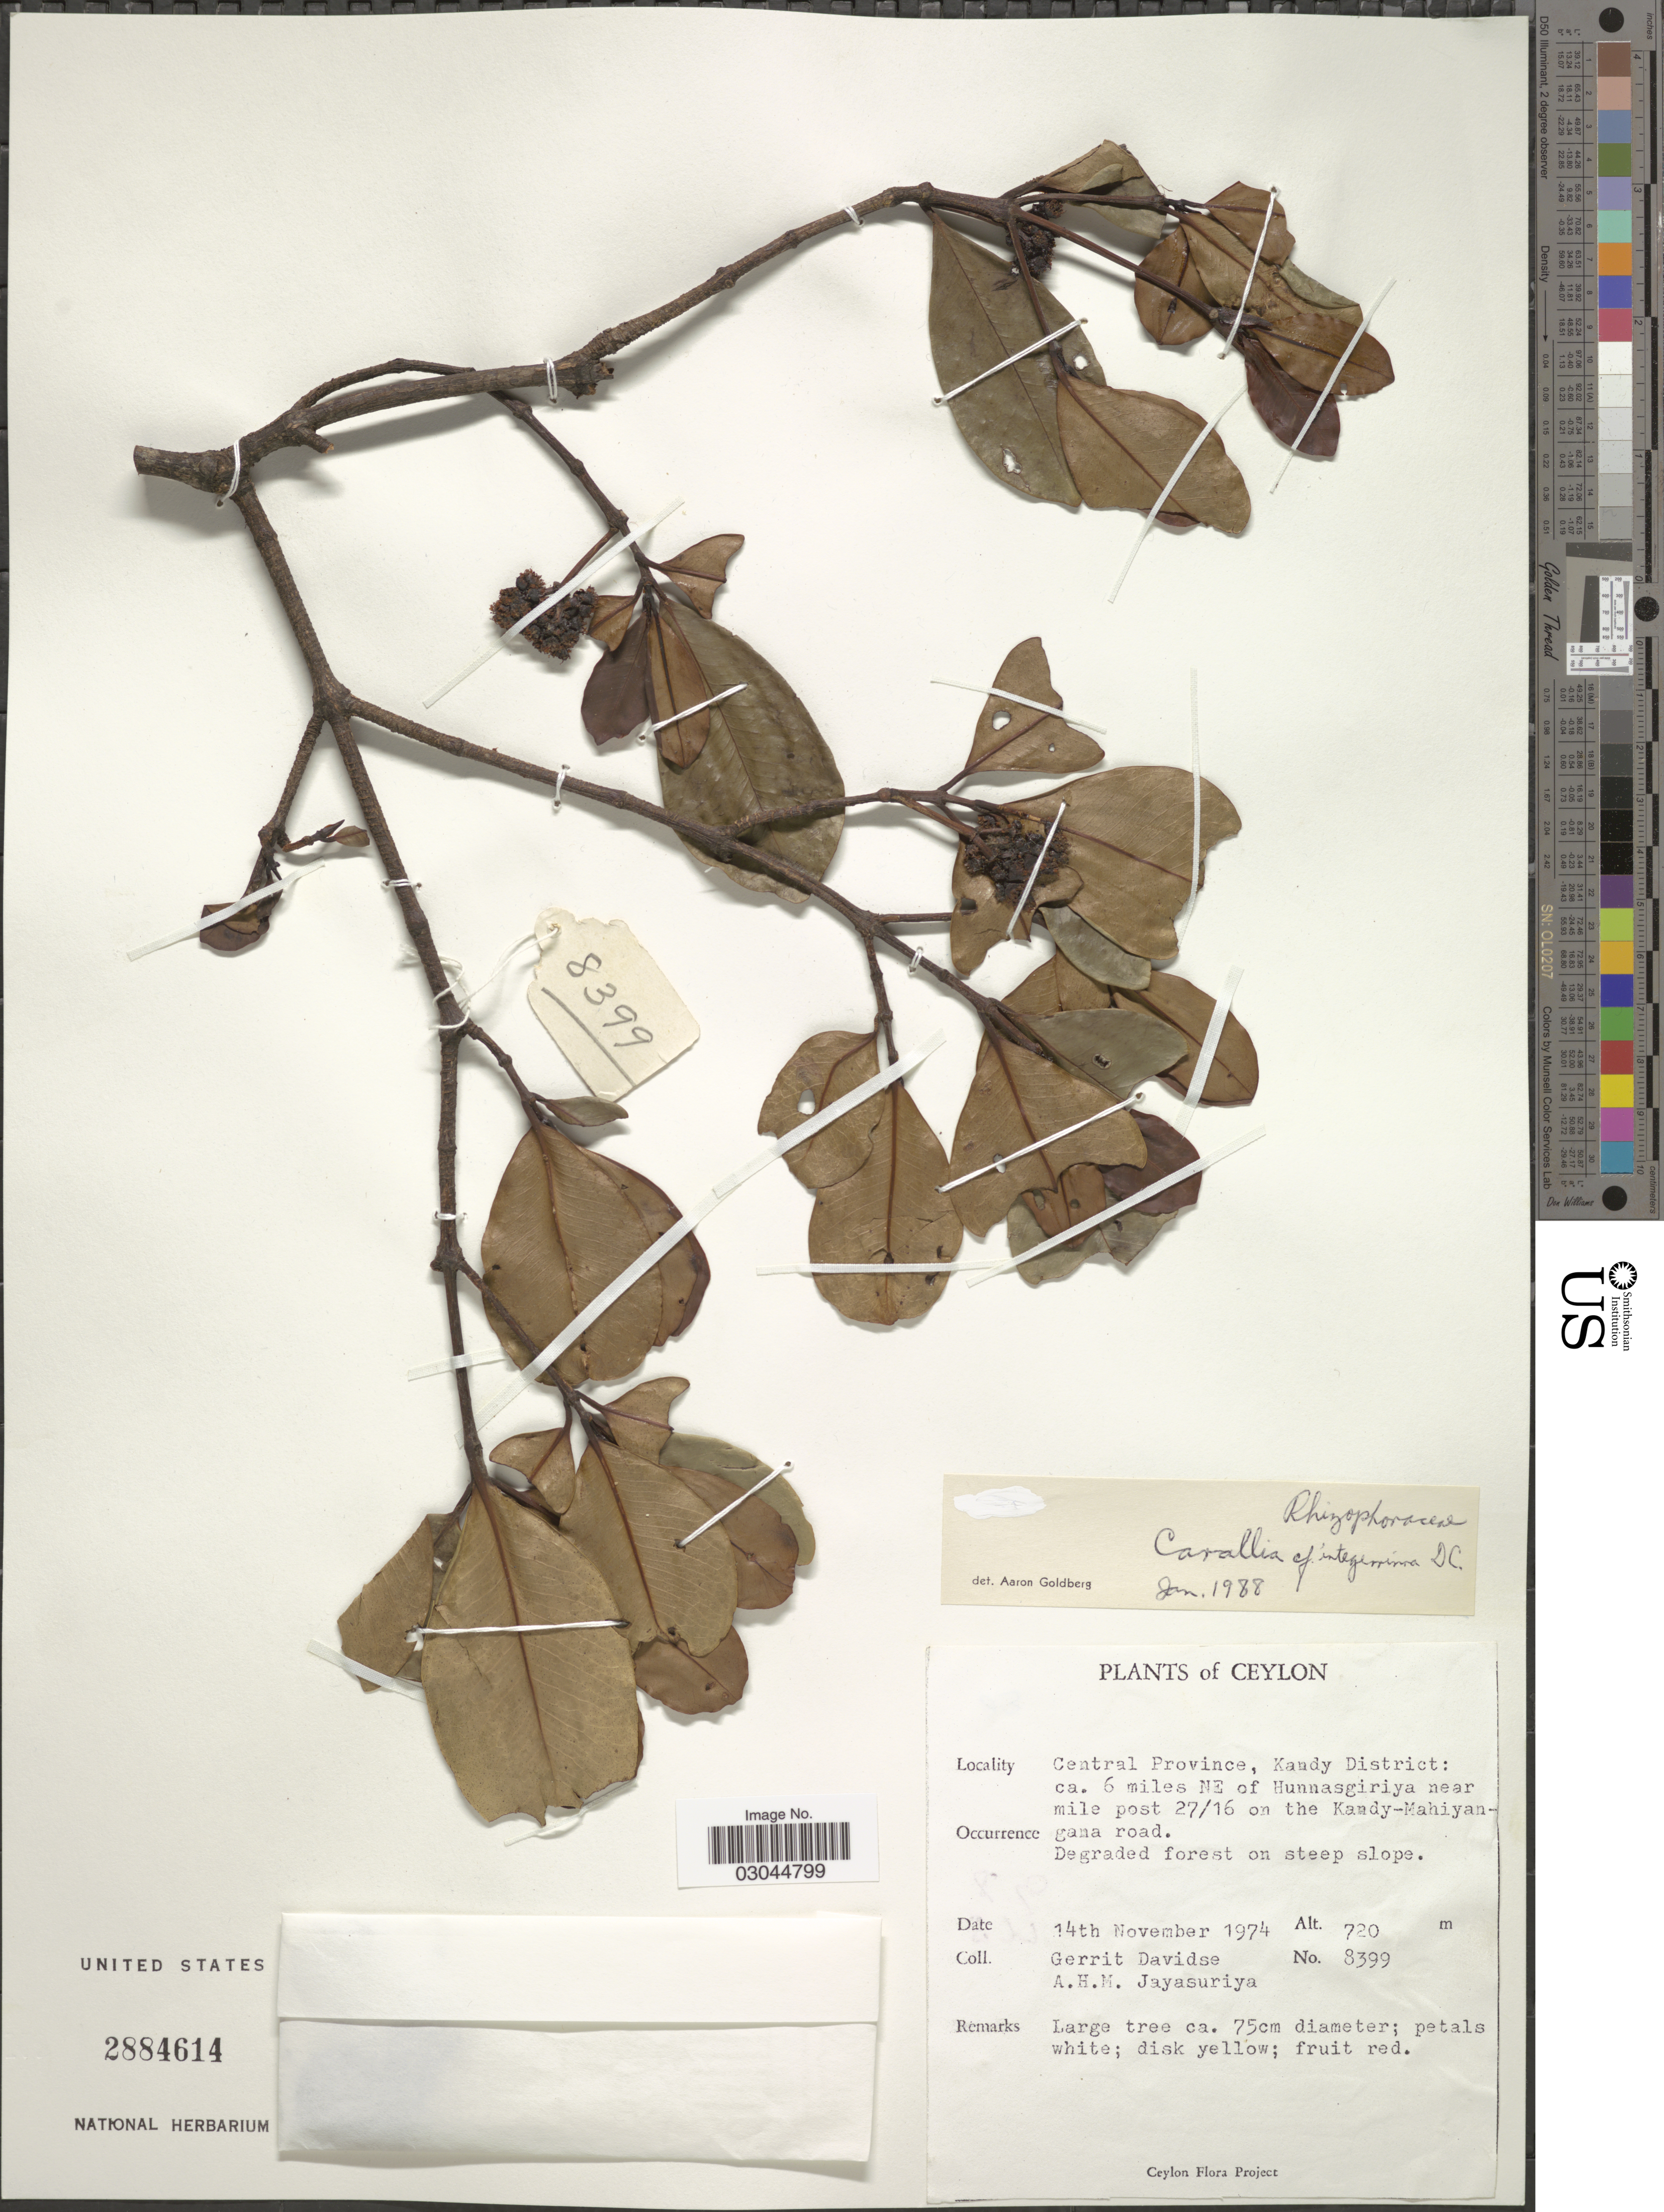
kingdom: Plantae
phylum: Tracheophyta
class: Magnoliopsida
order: Malpighiales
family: Rhizophoraceae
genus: Carallia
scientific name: Carallia integerrima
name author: DC.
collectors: G. Davidse & A. H. Jayasuriya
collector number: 8399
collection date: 1974-11-14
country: Sri Lanka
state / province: Central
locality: Ceylon. Kandy District; ca. 6 miles NE of Hunnasgiriya near mile post 27/16 on the Kandy-Mahiyangana road.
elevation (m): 720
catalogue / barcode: US 2884614